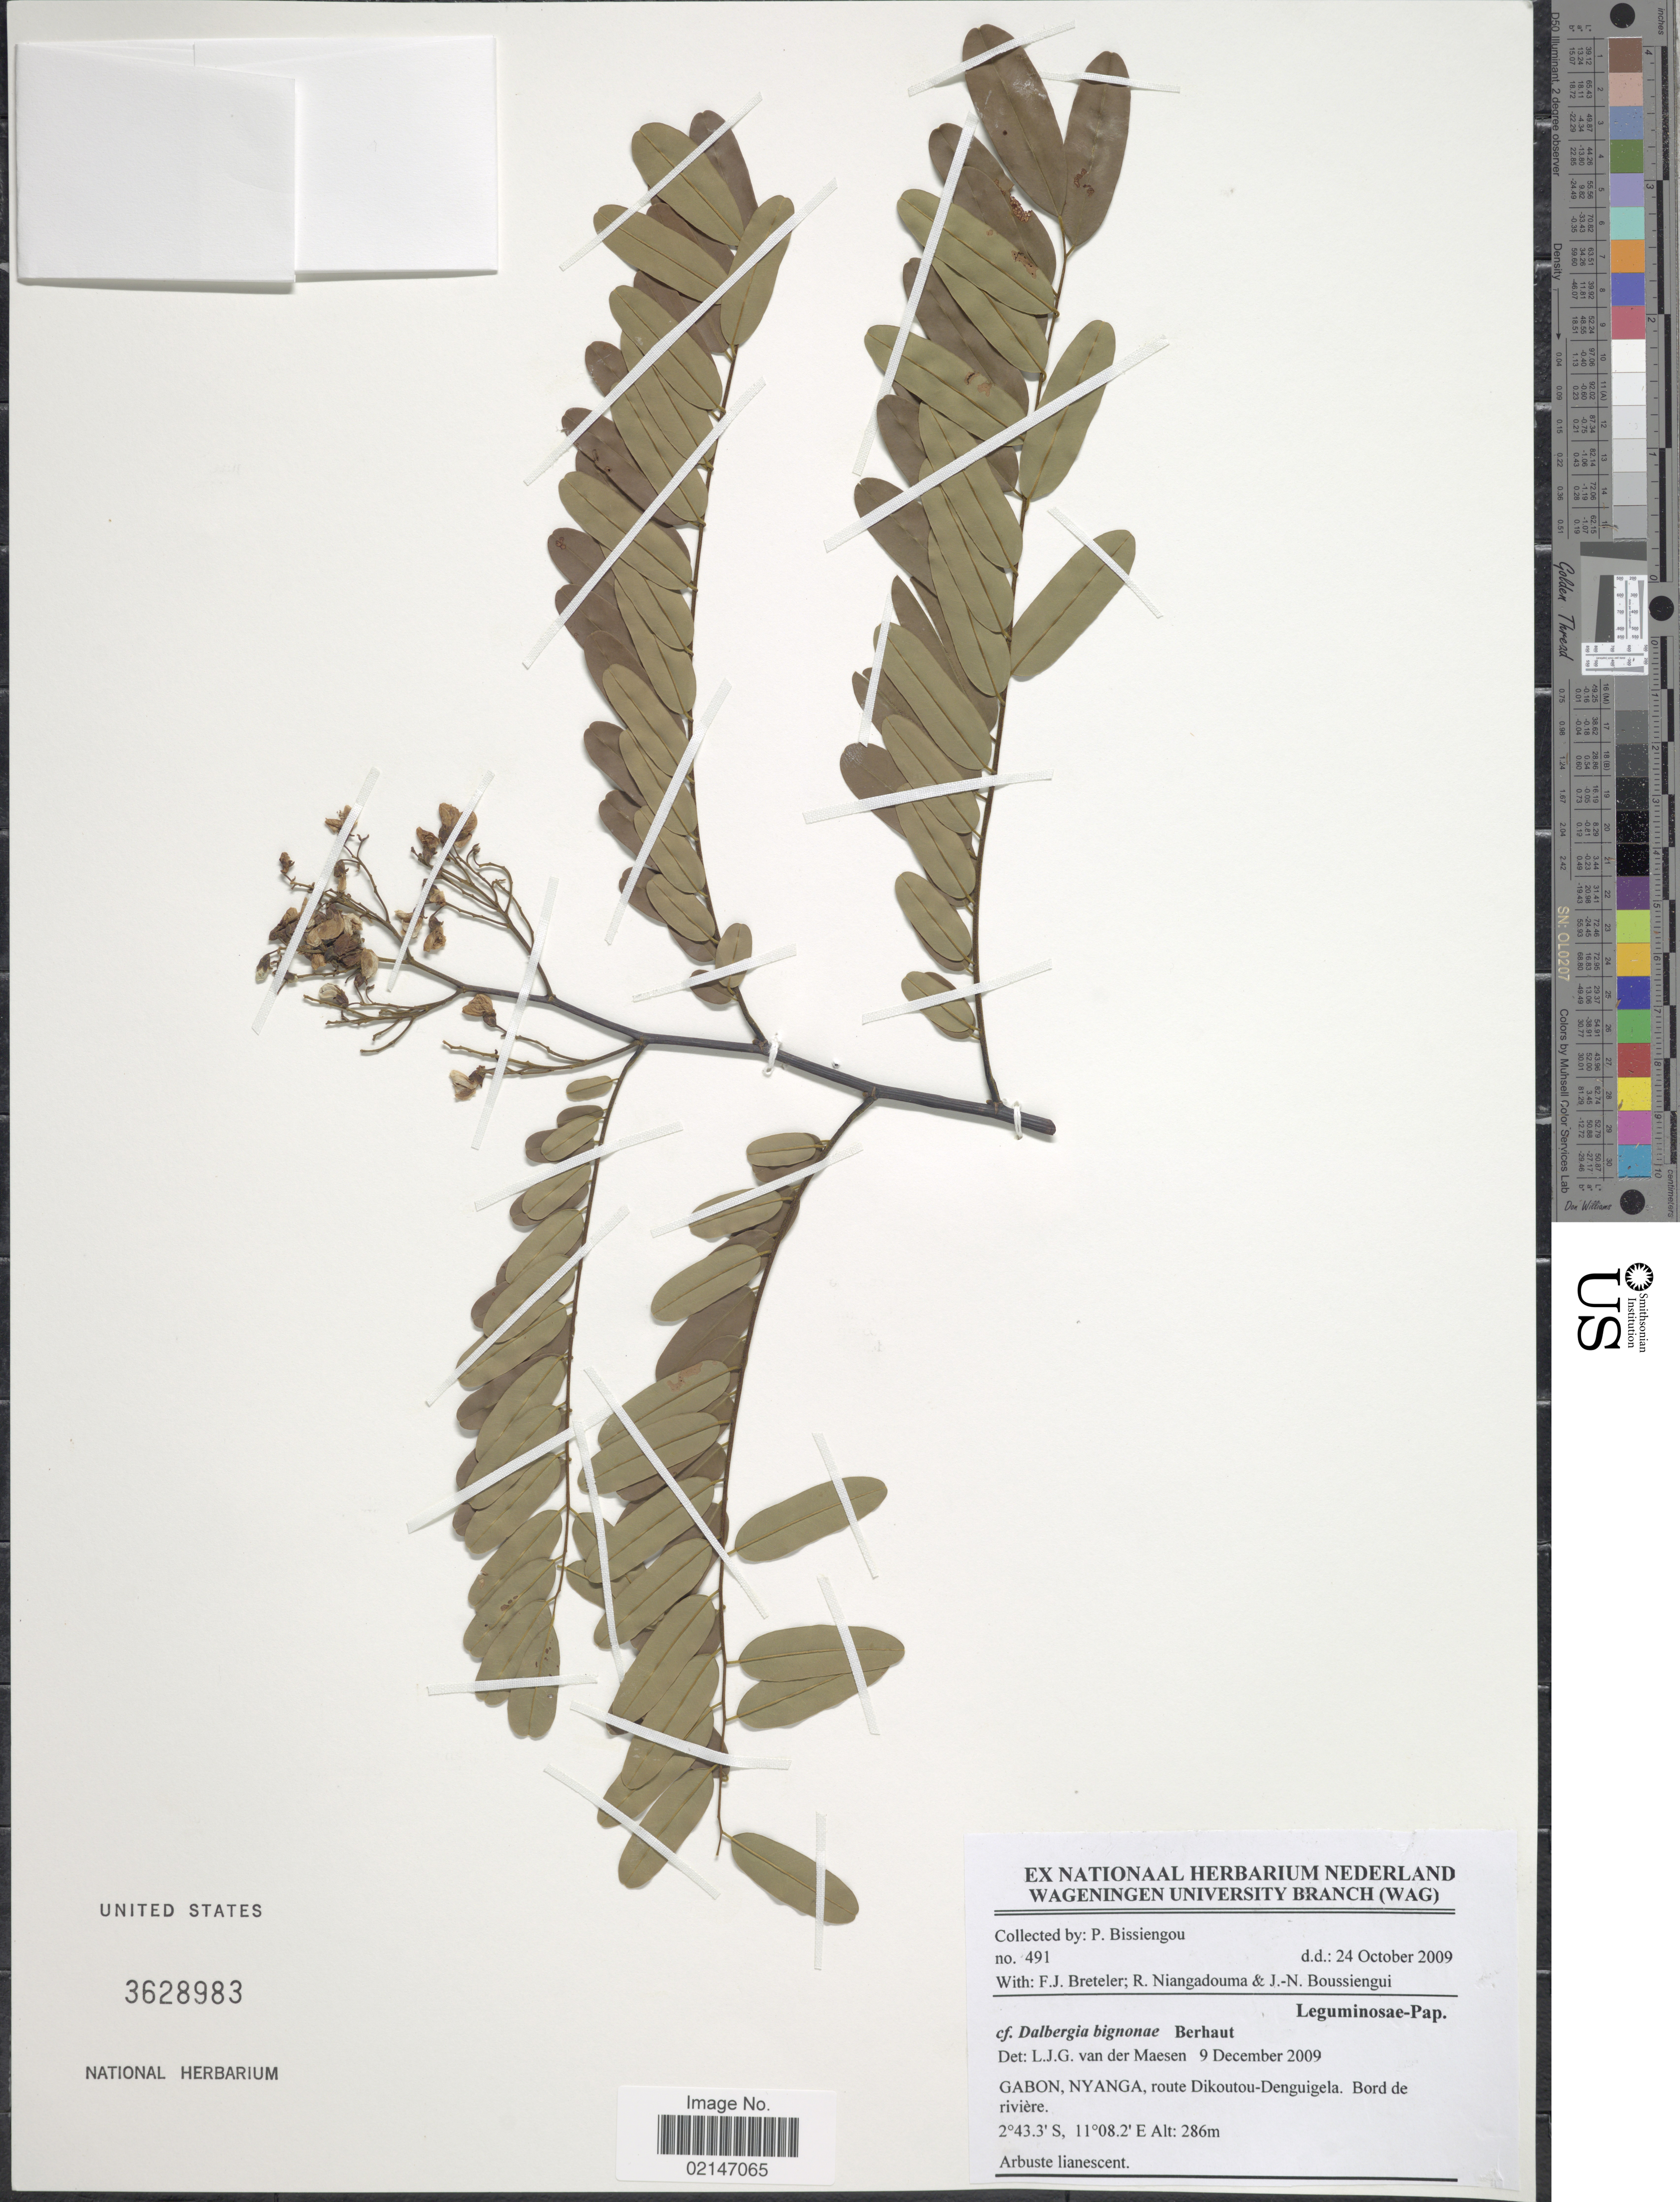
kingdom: Plantae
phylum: Tracheophyta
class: Magnoliopsida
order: Fabales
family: Fabaceae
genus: Dalbergia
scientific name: Dalbergia bignonae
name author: Berhaut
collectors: P. Bissiengou, F. J. Breteler, R. Niangadouma & J. Boussiengui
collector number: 491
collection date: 2009-10-24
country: Gabon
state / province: Nyanga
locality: Route Dikoutou-Denguigela, bord de riviere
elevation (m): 286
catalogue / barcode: US 3628983